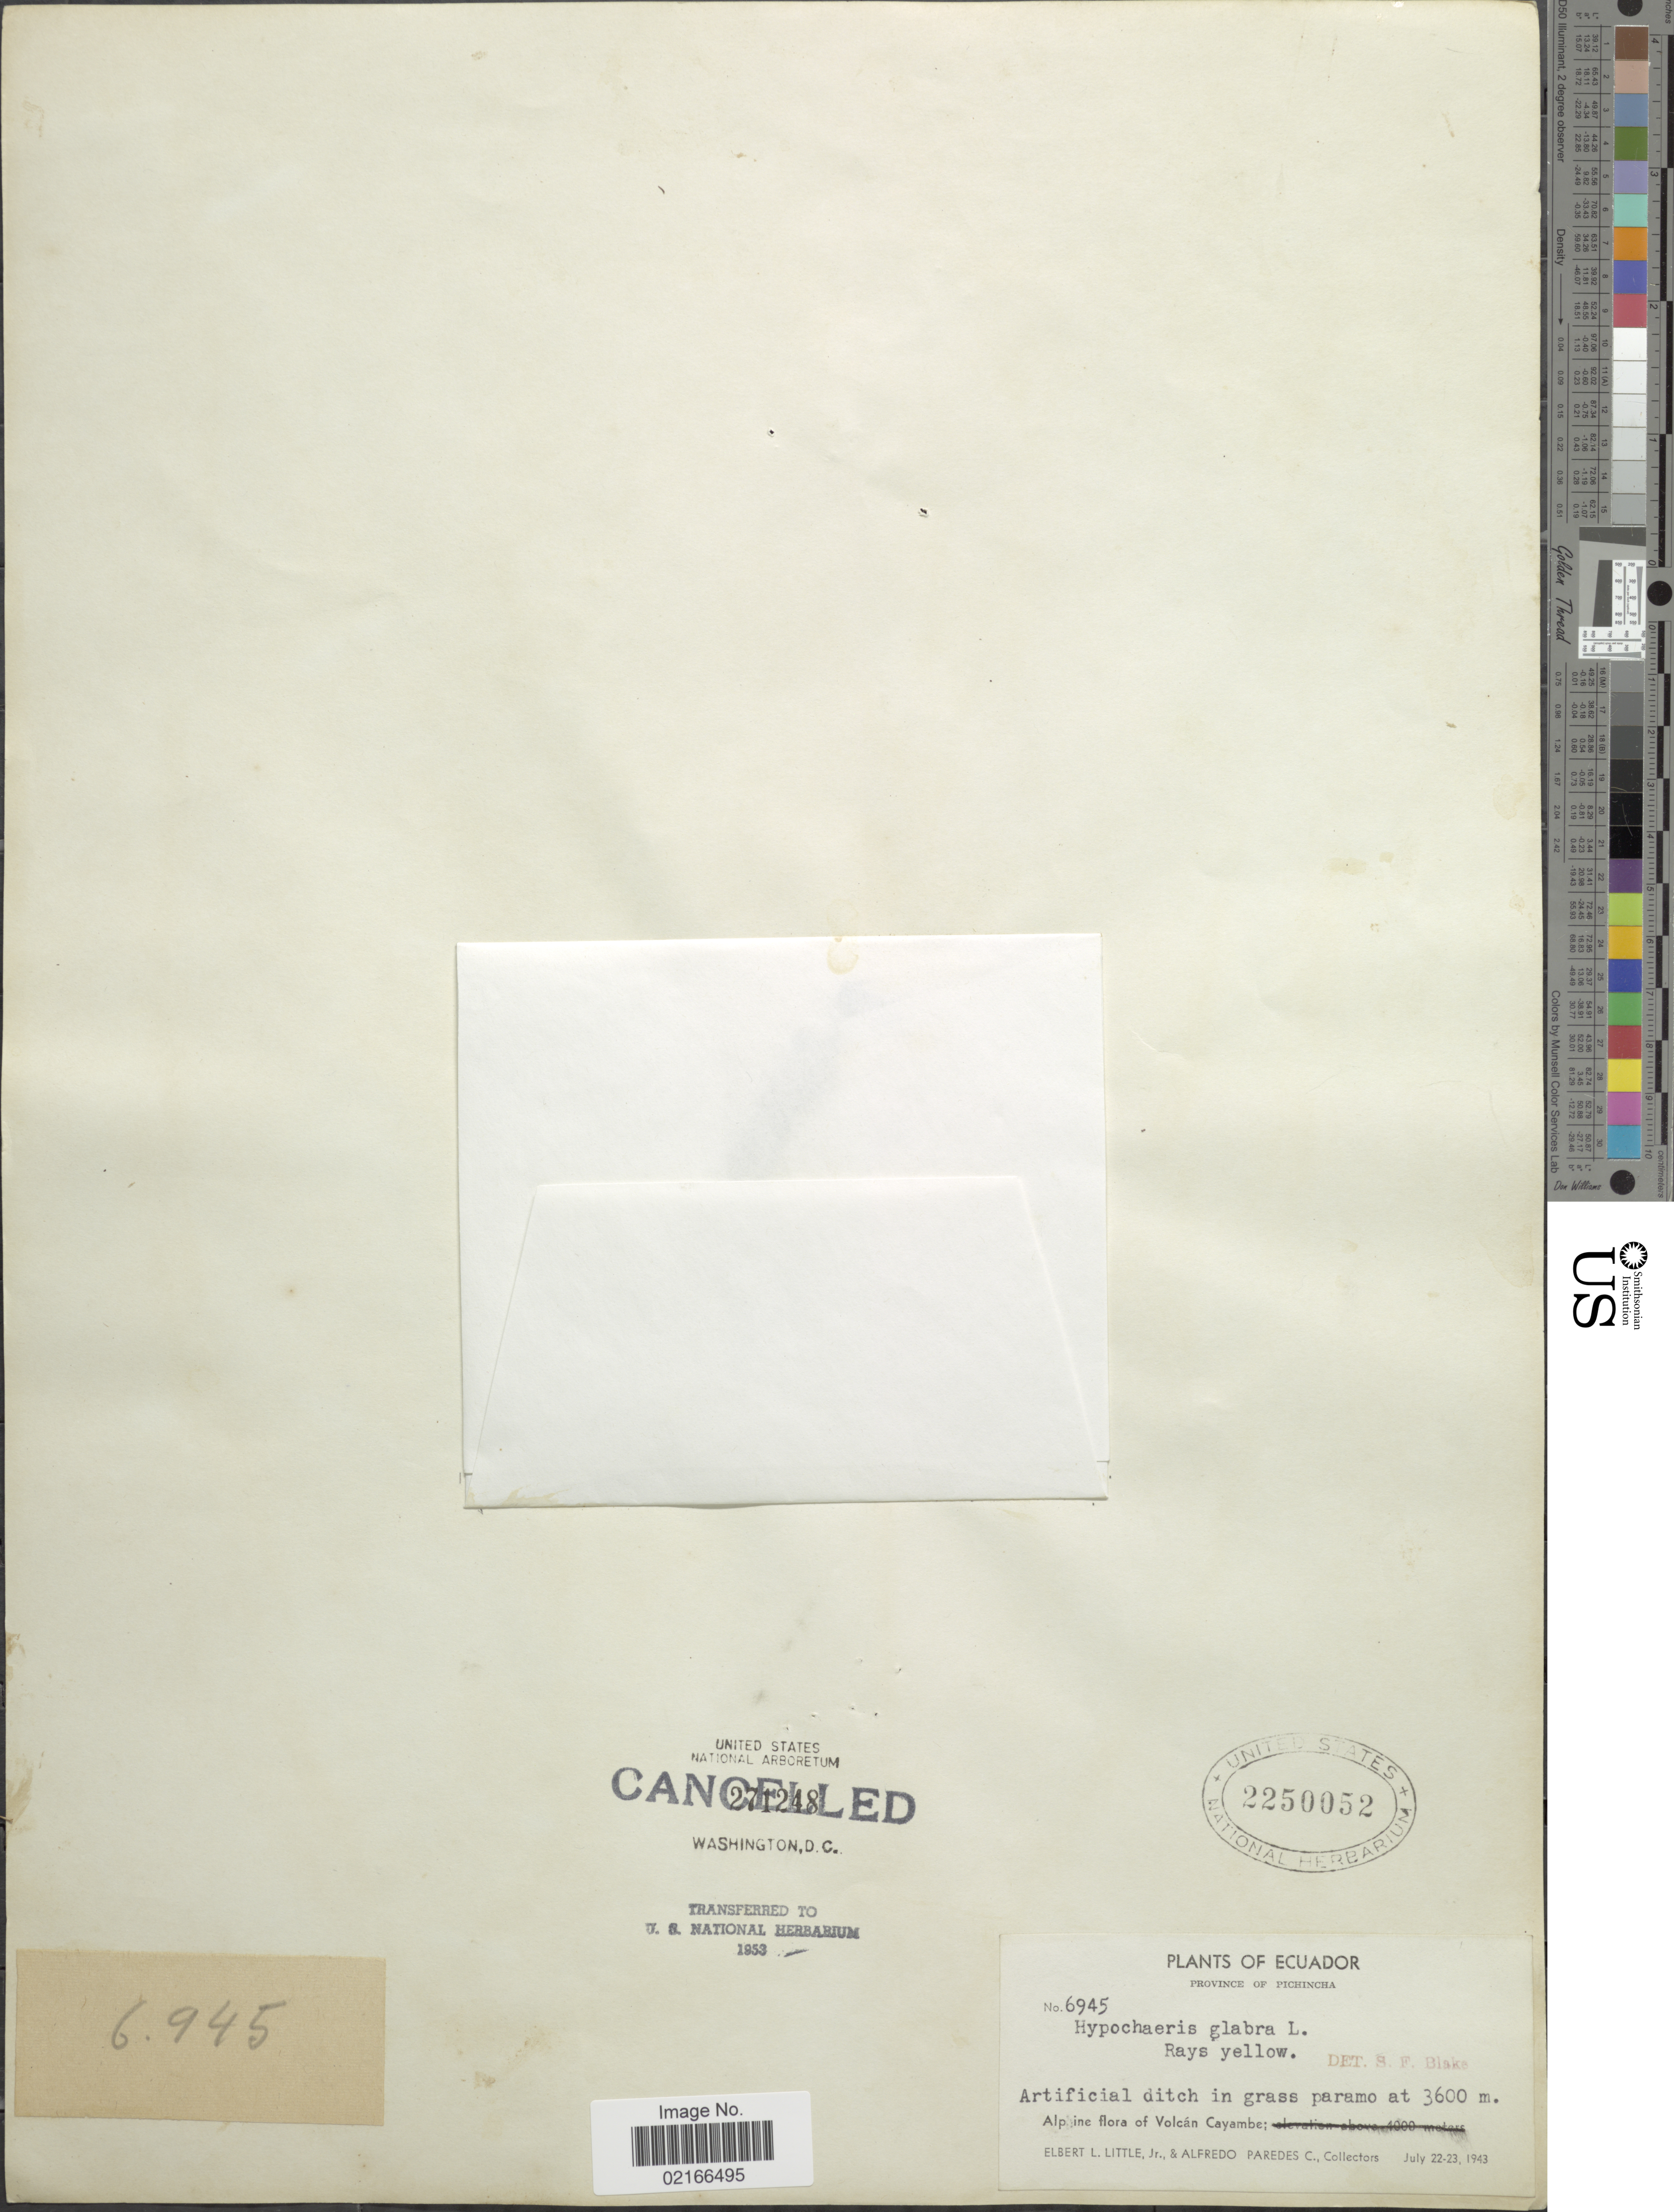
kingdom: Plantae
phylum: Tracheophyta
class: Magnoliopsida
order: Asterales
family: Asteraceae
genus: Hypochaeris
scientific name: Hypochaeris glabra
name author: L.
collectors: E. L. Little & A. Paredes C.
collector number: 6945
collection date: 1943-07-22/1943-07-23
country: Ecuador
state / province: Pichincha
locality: Volcán Cayambe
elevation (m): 3600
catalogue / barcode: US 2250052